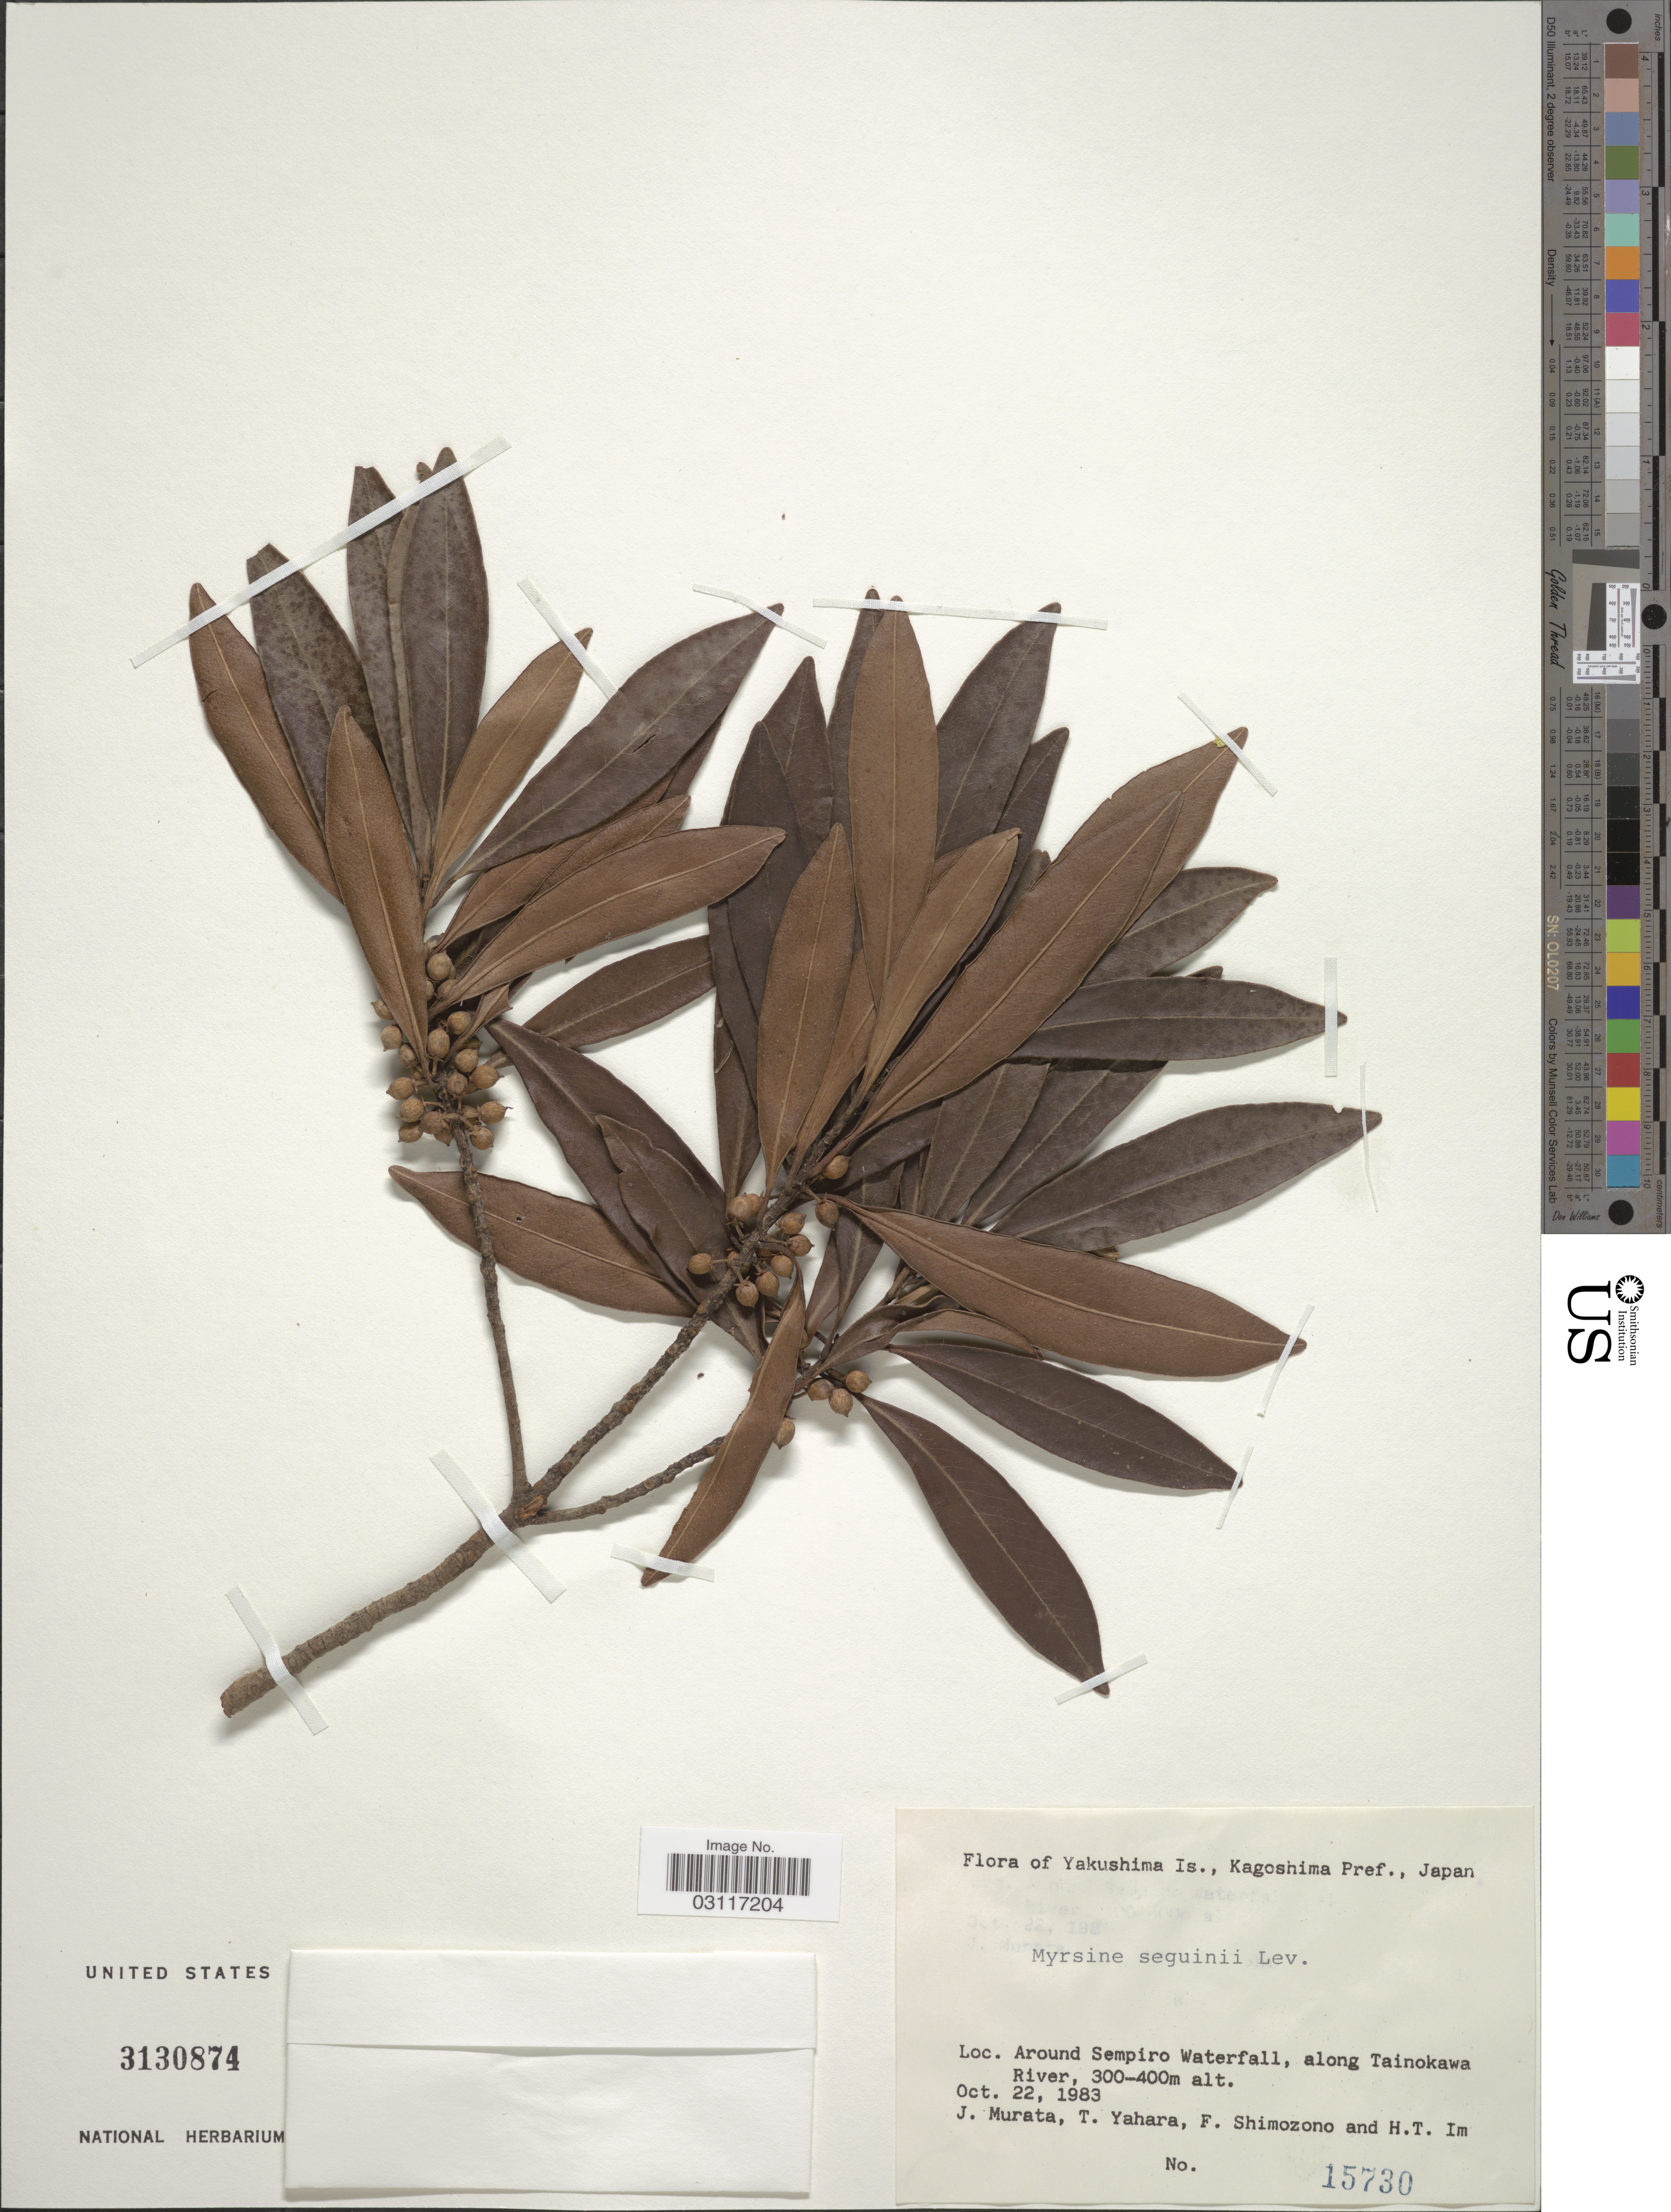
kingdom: Plantae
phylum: Tracheophyta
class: Magnoliopsida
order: Ericales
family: Primulaceae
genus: Myrsine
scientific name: Myrsine seguinii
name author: H. Lév.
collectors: J. Murata, T. Yahara, F. Shimozono & H. Im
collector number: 15730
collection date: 1983-10-22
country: Japan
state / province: Kagosima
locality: Yakushima Is., Kagoshima Pref. Around Sempiro Waterfall, along Tainokawa River.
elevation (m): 300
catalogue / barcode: US 3130874